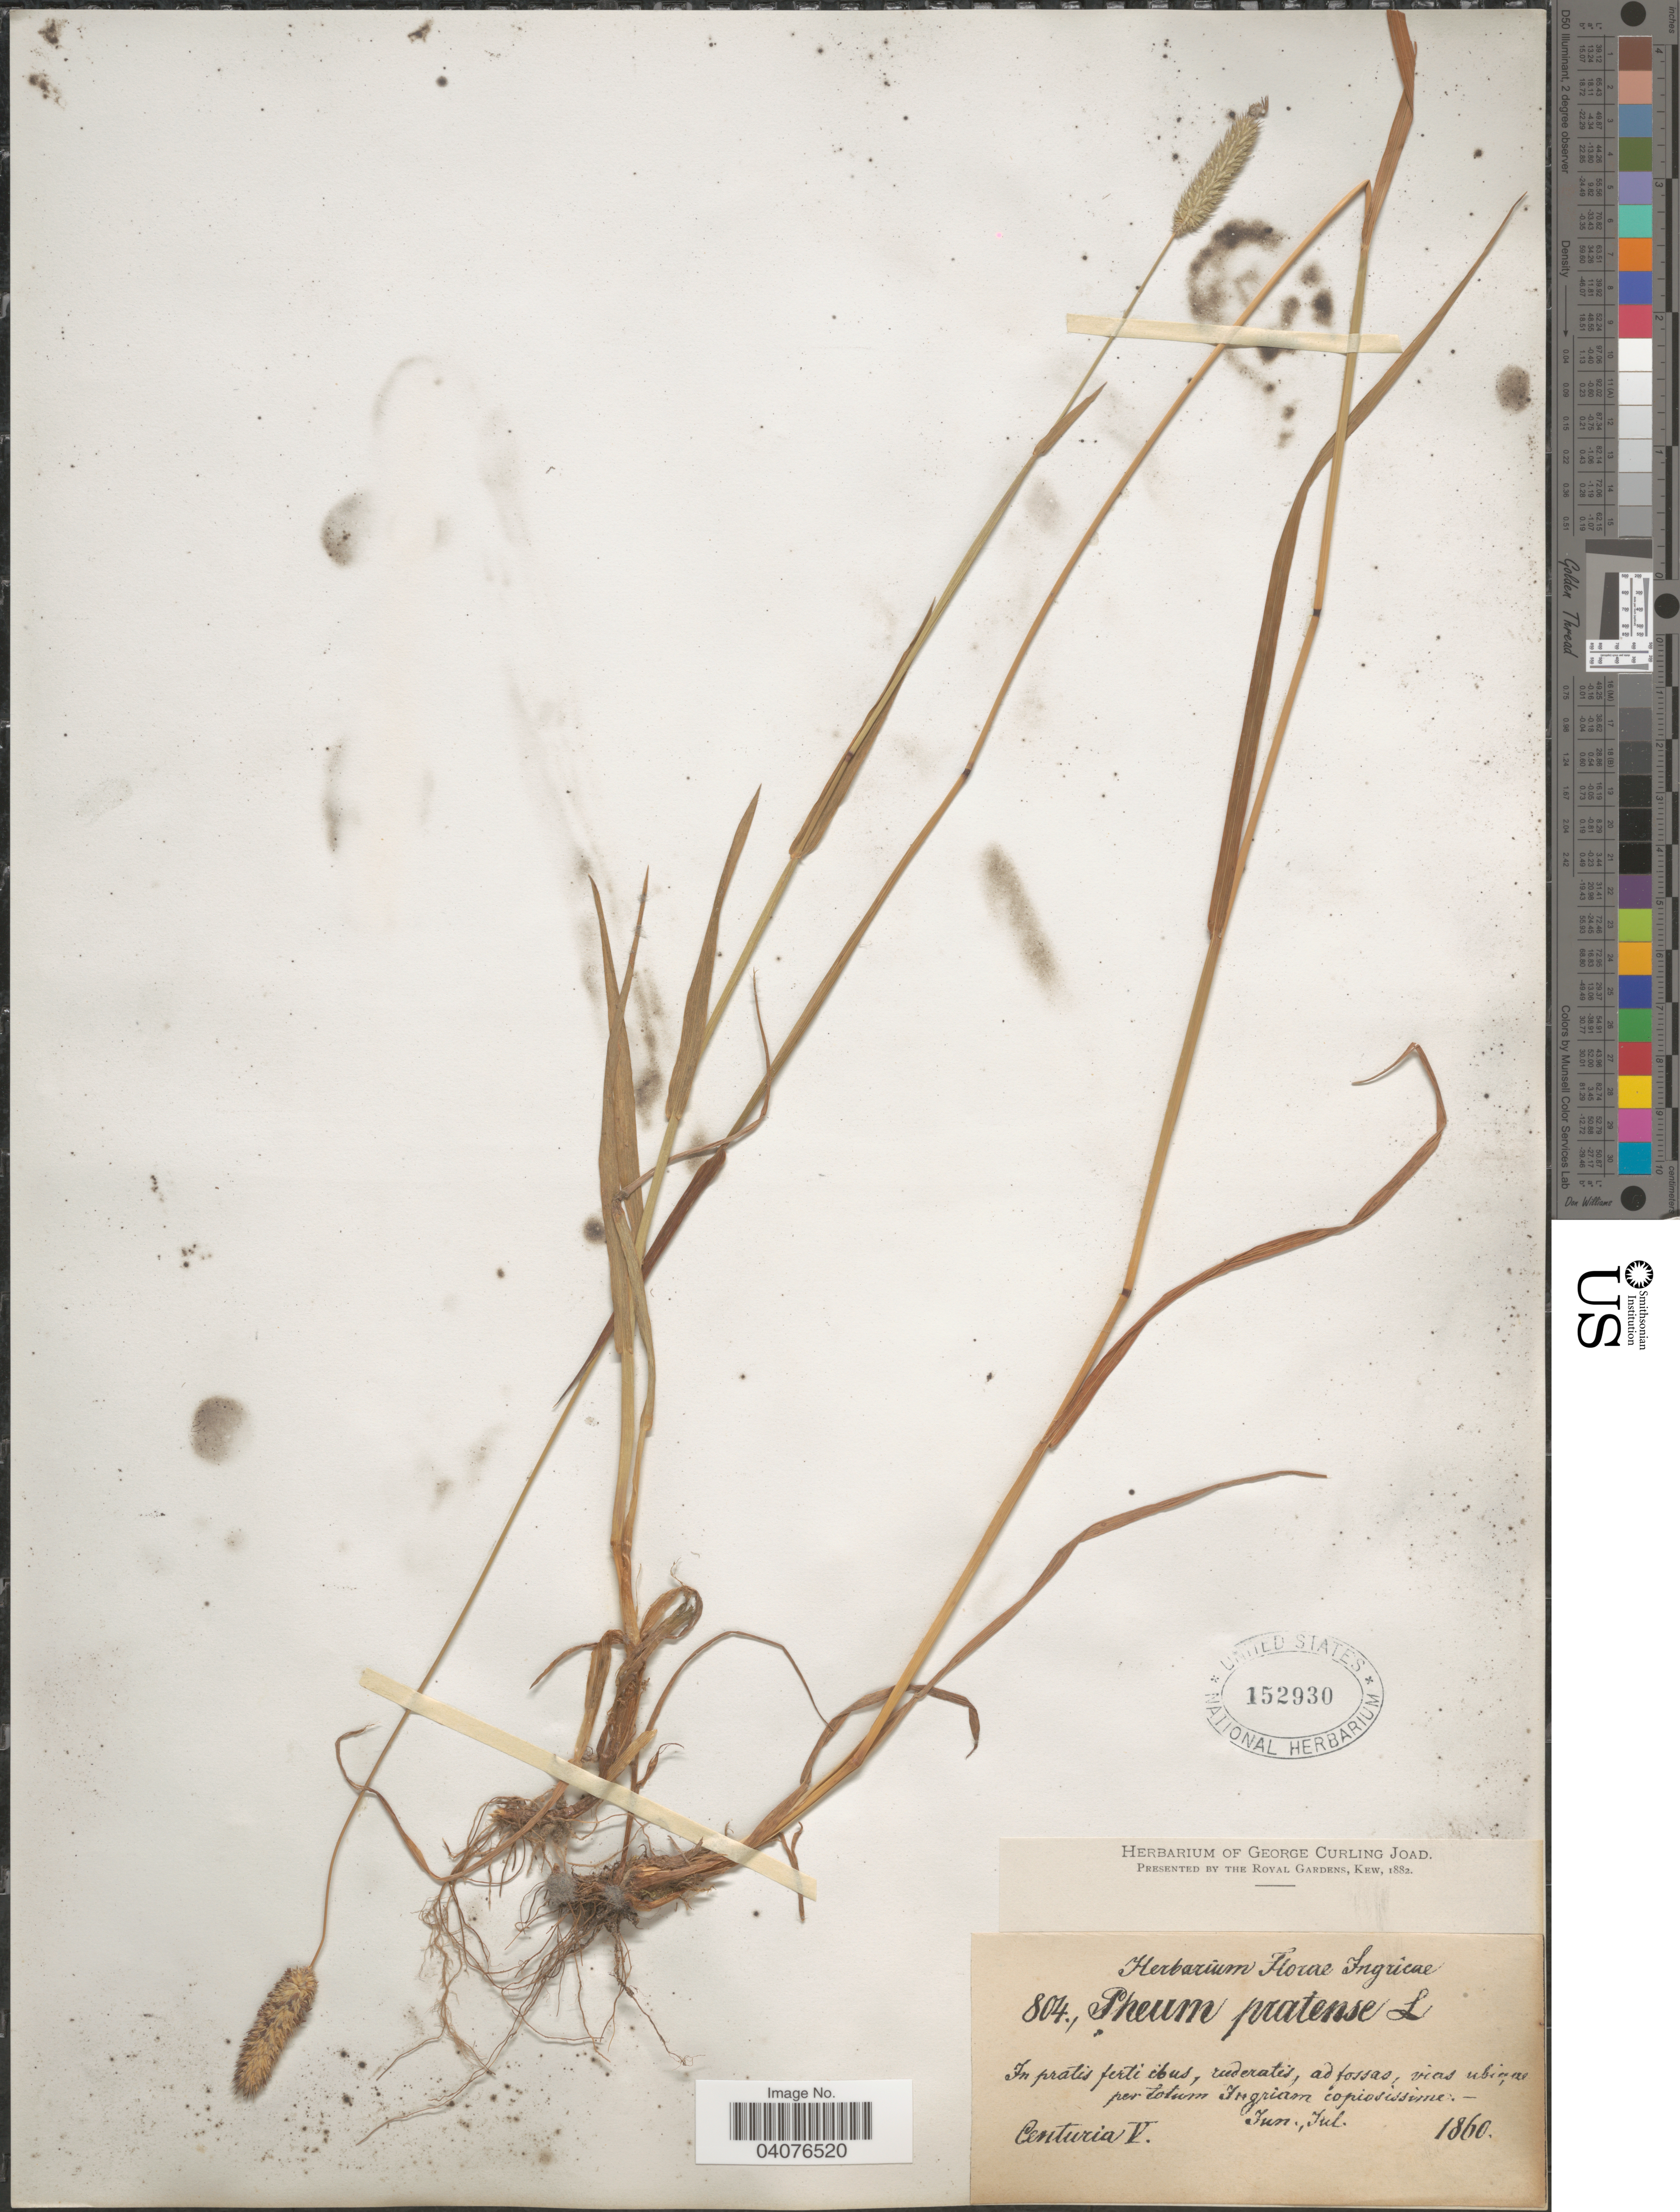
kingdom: Plantae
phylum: Tracheophyta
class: Liliopsida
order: Poales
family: Poaceae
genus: Phleum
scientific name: Phleum pratense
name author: L.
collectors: ex herb. Florae Ingricae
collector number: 804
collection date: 1860-06/1860-07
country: Ukraine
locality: In pratis ferticibus, ruderatis, ad fossas, vias ubique per totium Ingriam copiosissime.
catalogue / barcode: US 152930